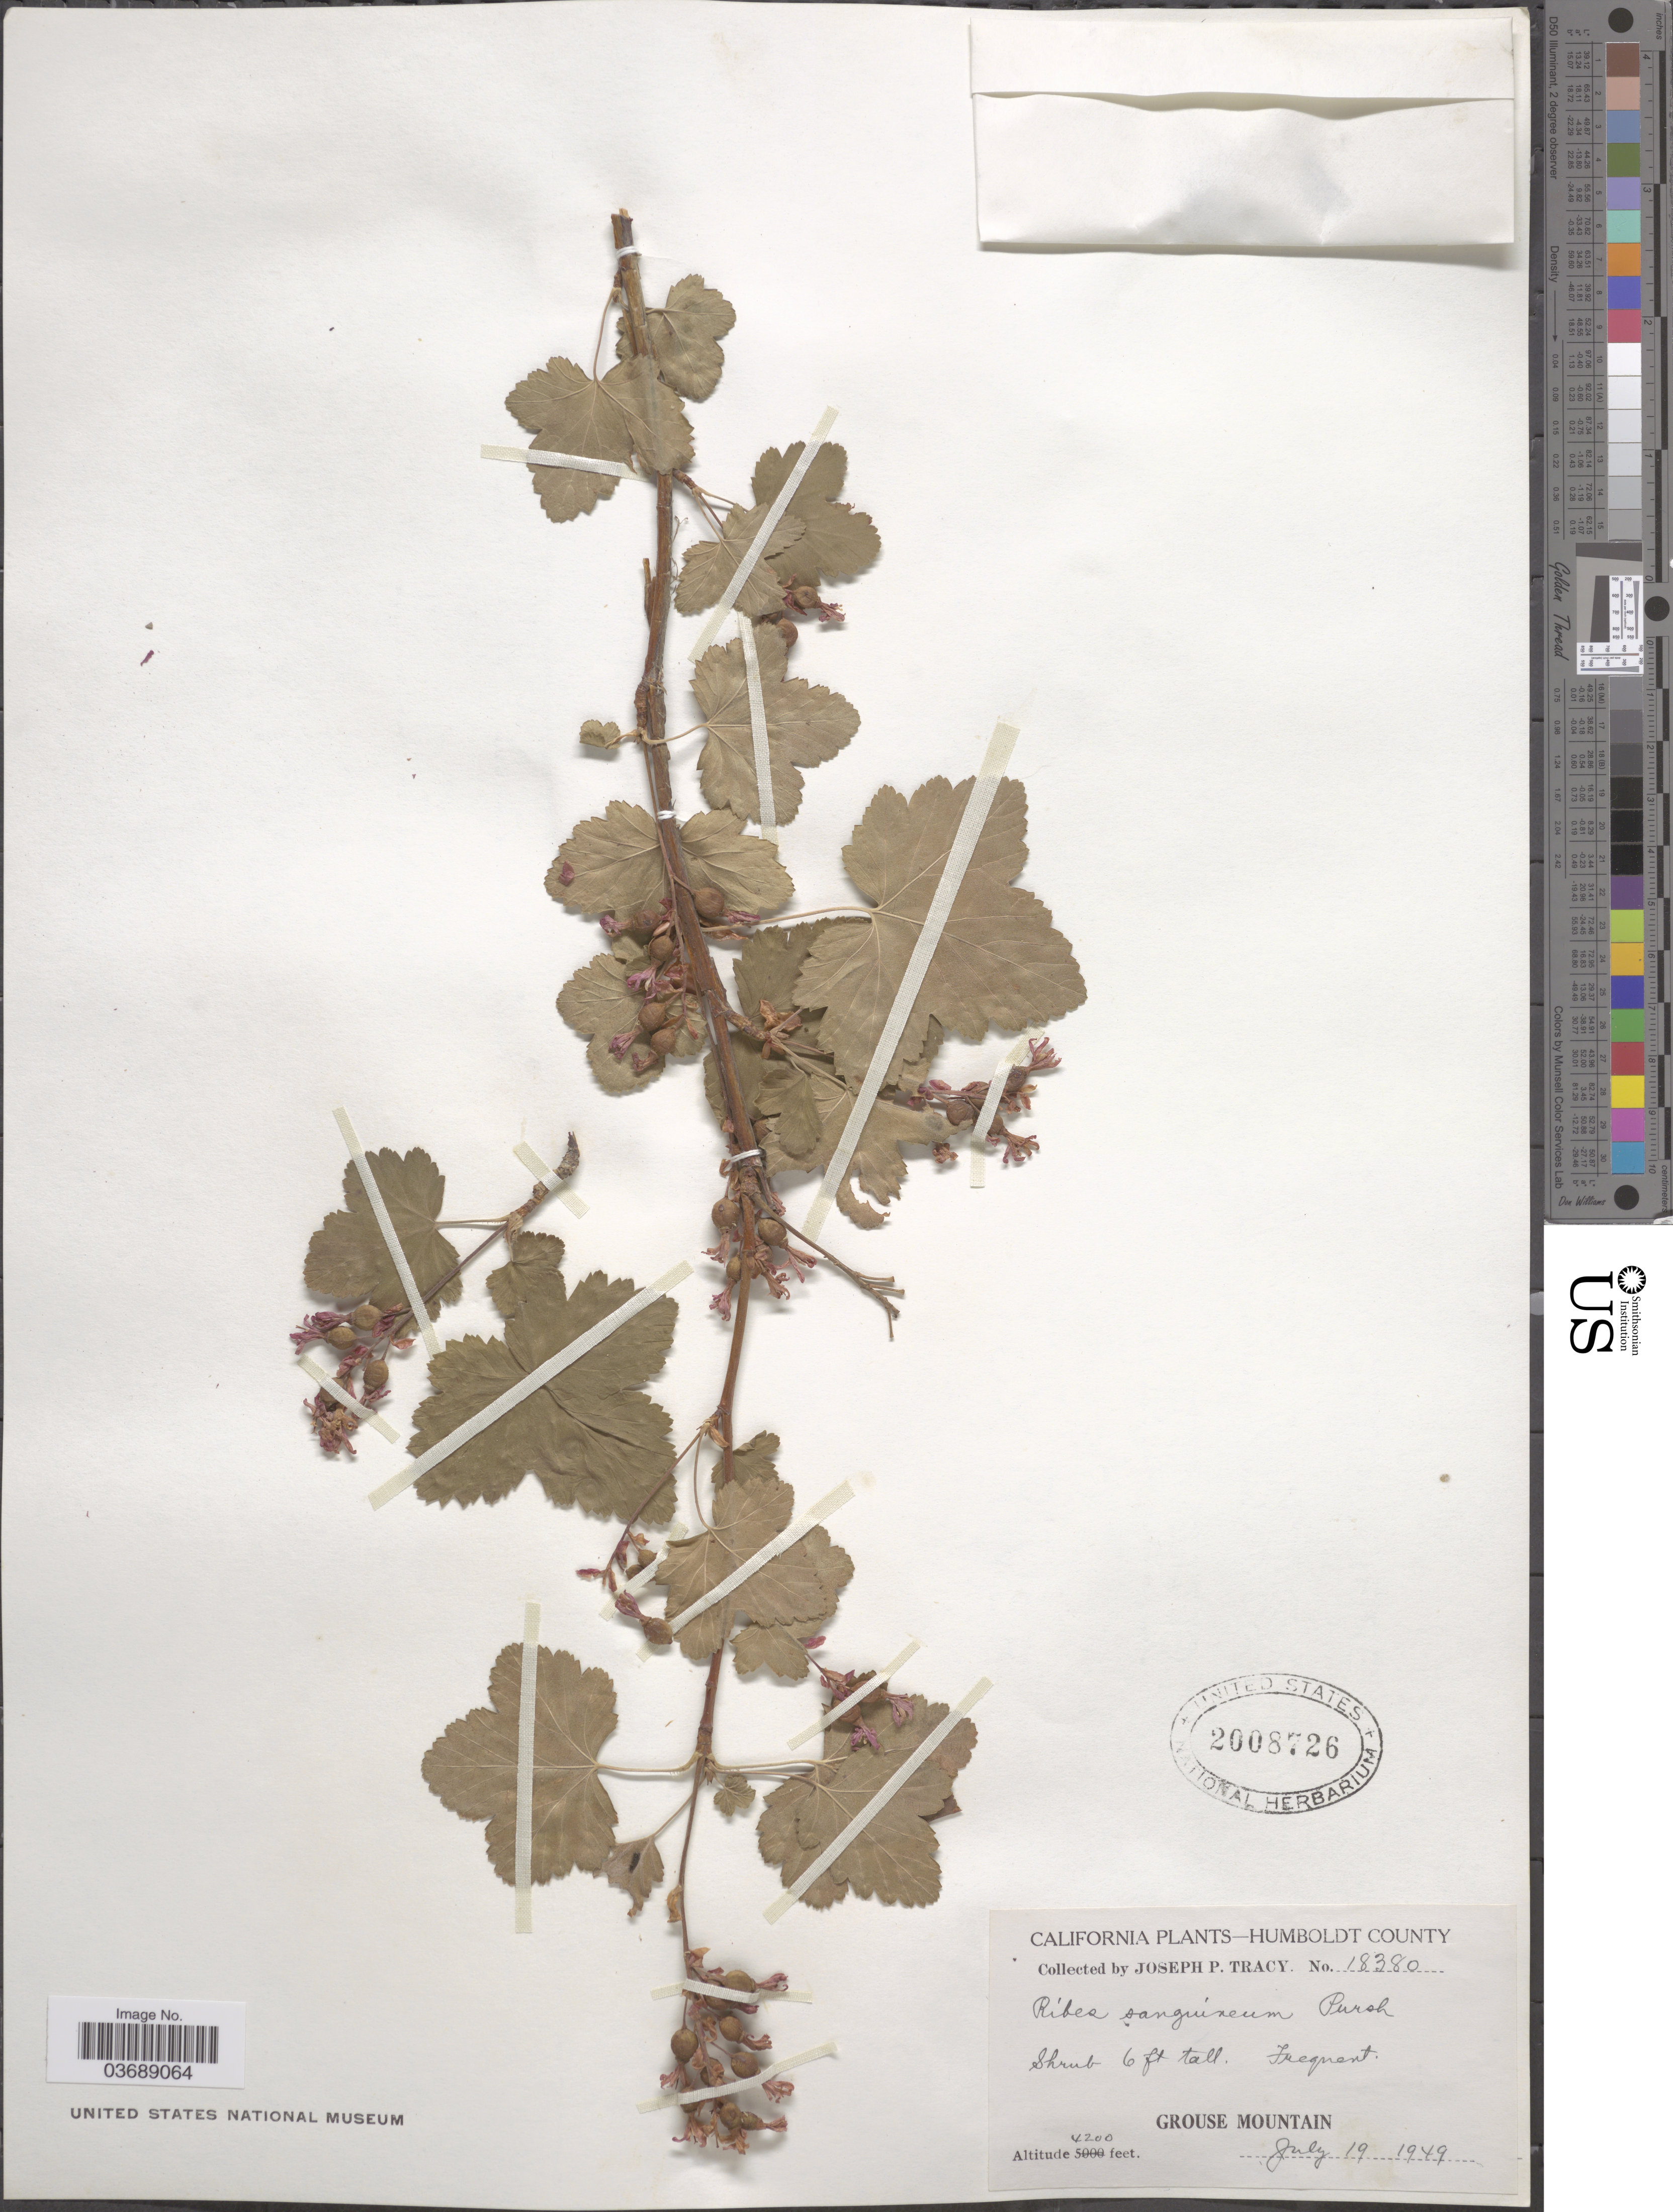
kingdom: Plantae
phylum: Tracheophyta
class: Magnoliopsida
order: Saxifragales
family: Grossulariaceae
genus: Ribes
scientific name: Ribes sanguineum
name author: Pursh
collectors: J. Tracy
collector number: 18380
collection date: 1949-07-19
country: United States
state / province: California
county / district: Humboldt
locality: Humboldt County. Grouse Mountain.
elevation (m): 1280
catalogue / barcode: US 2008726